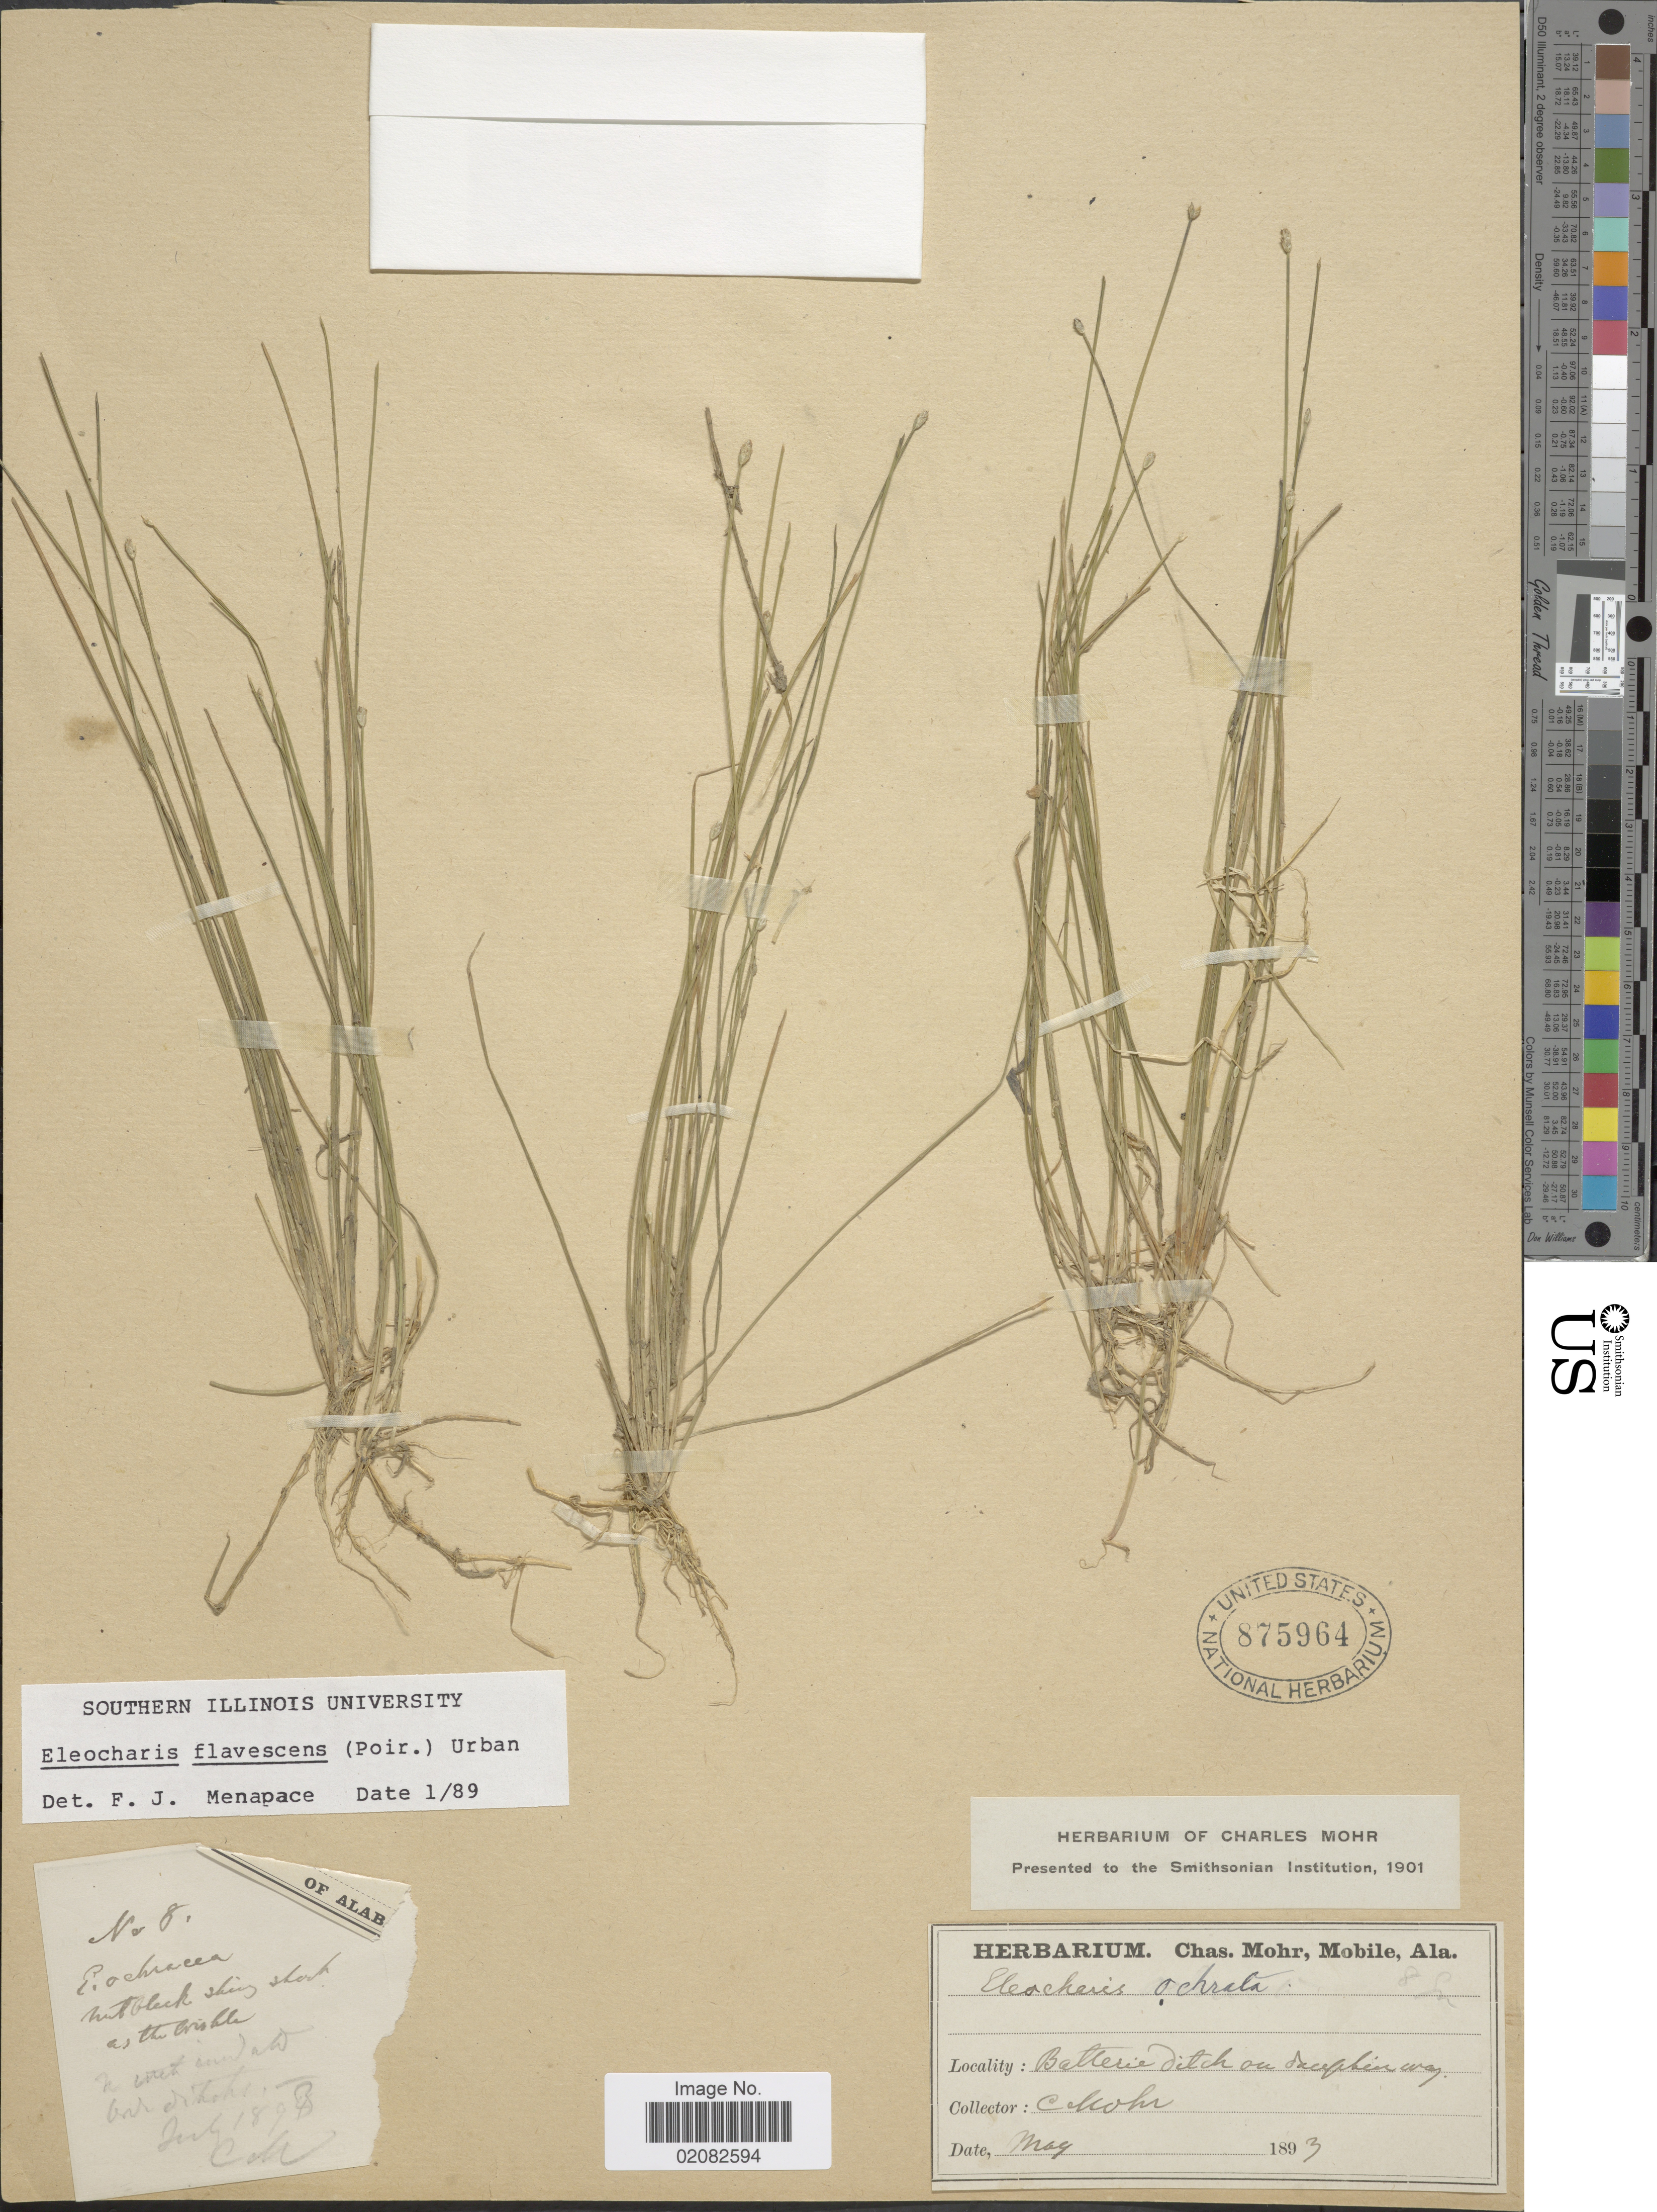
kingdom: Plantae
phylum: Tracheophyta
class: Liliopsida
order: Poales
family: Cyperaceae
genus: Eleocharis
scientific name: Eleocharis flavescens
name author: (Poir.) Urb.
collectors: C. T. Mohr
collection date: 1893-05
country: United States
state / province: Alabama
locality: Dauphin Way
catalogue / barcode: US 875964